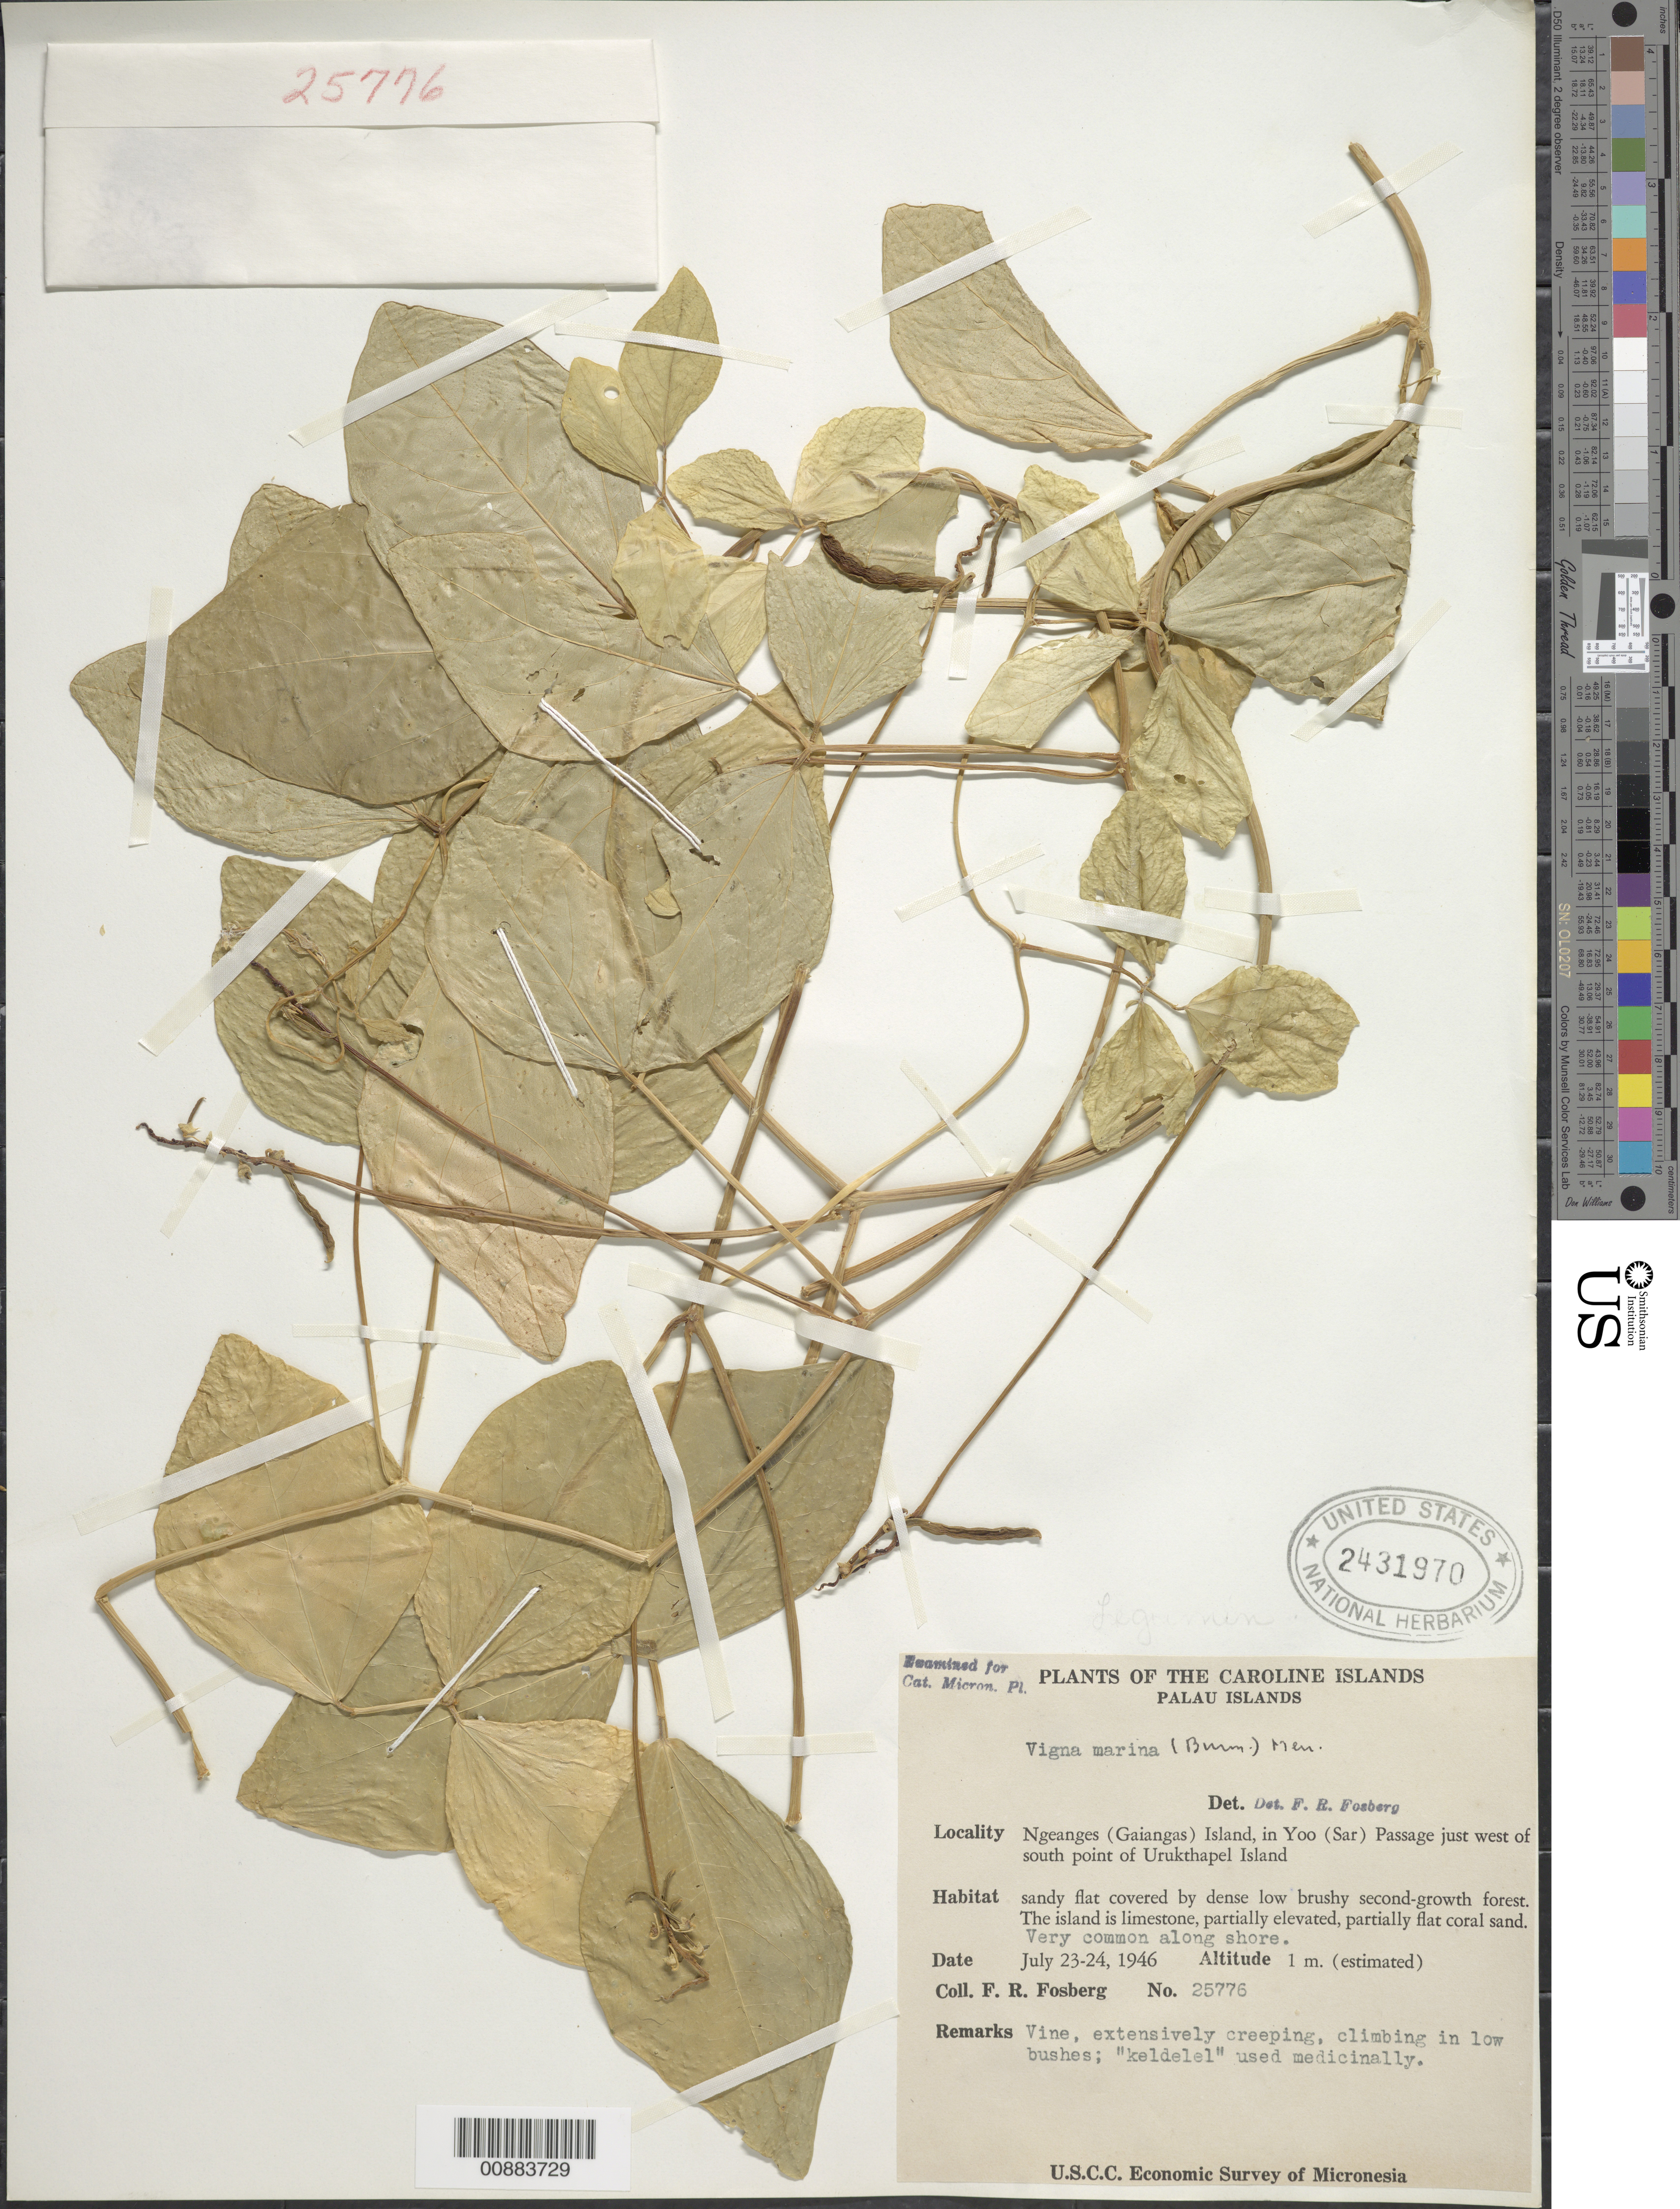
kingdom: Plantae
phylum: Tracheophyta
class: Magnoliopsida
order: Fabales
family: Fabaceae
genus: Vigna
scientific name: Vigna marina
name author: (Burm.) Merr.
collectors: F. R. Fosberg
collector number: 25776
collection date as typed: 23 Jul 1946 and 24 Jul 1946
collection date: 1946-07-23,1946-07-24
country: Palau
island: Ngeanges (Gaiangas)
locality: In Yoo (Sar) Passage just west of south point of Urukthapel Island (Also known as Gaiangas I.)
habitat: Sandy flat covered by dense low brushy second-growth forest. The island is limestone, (continued in Remarks)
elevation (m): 1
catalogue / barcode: US 2431970